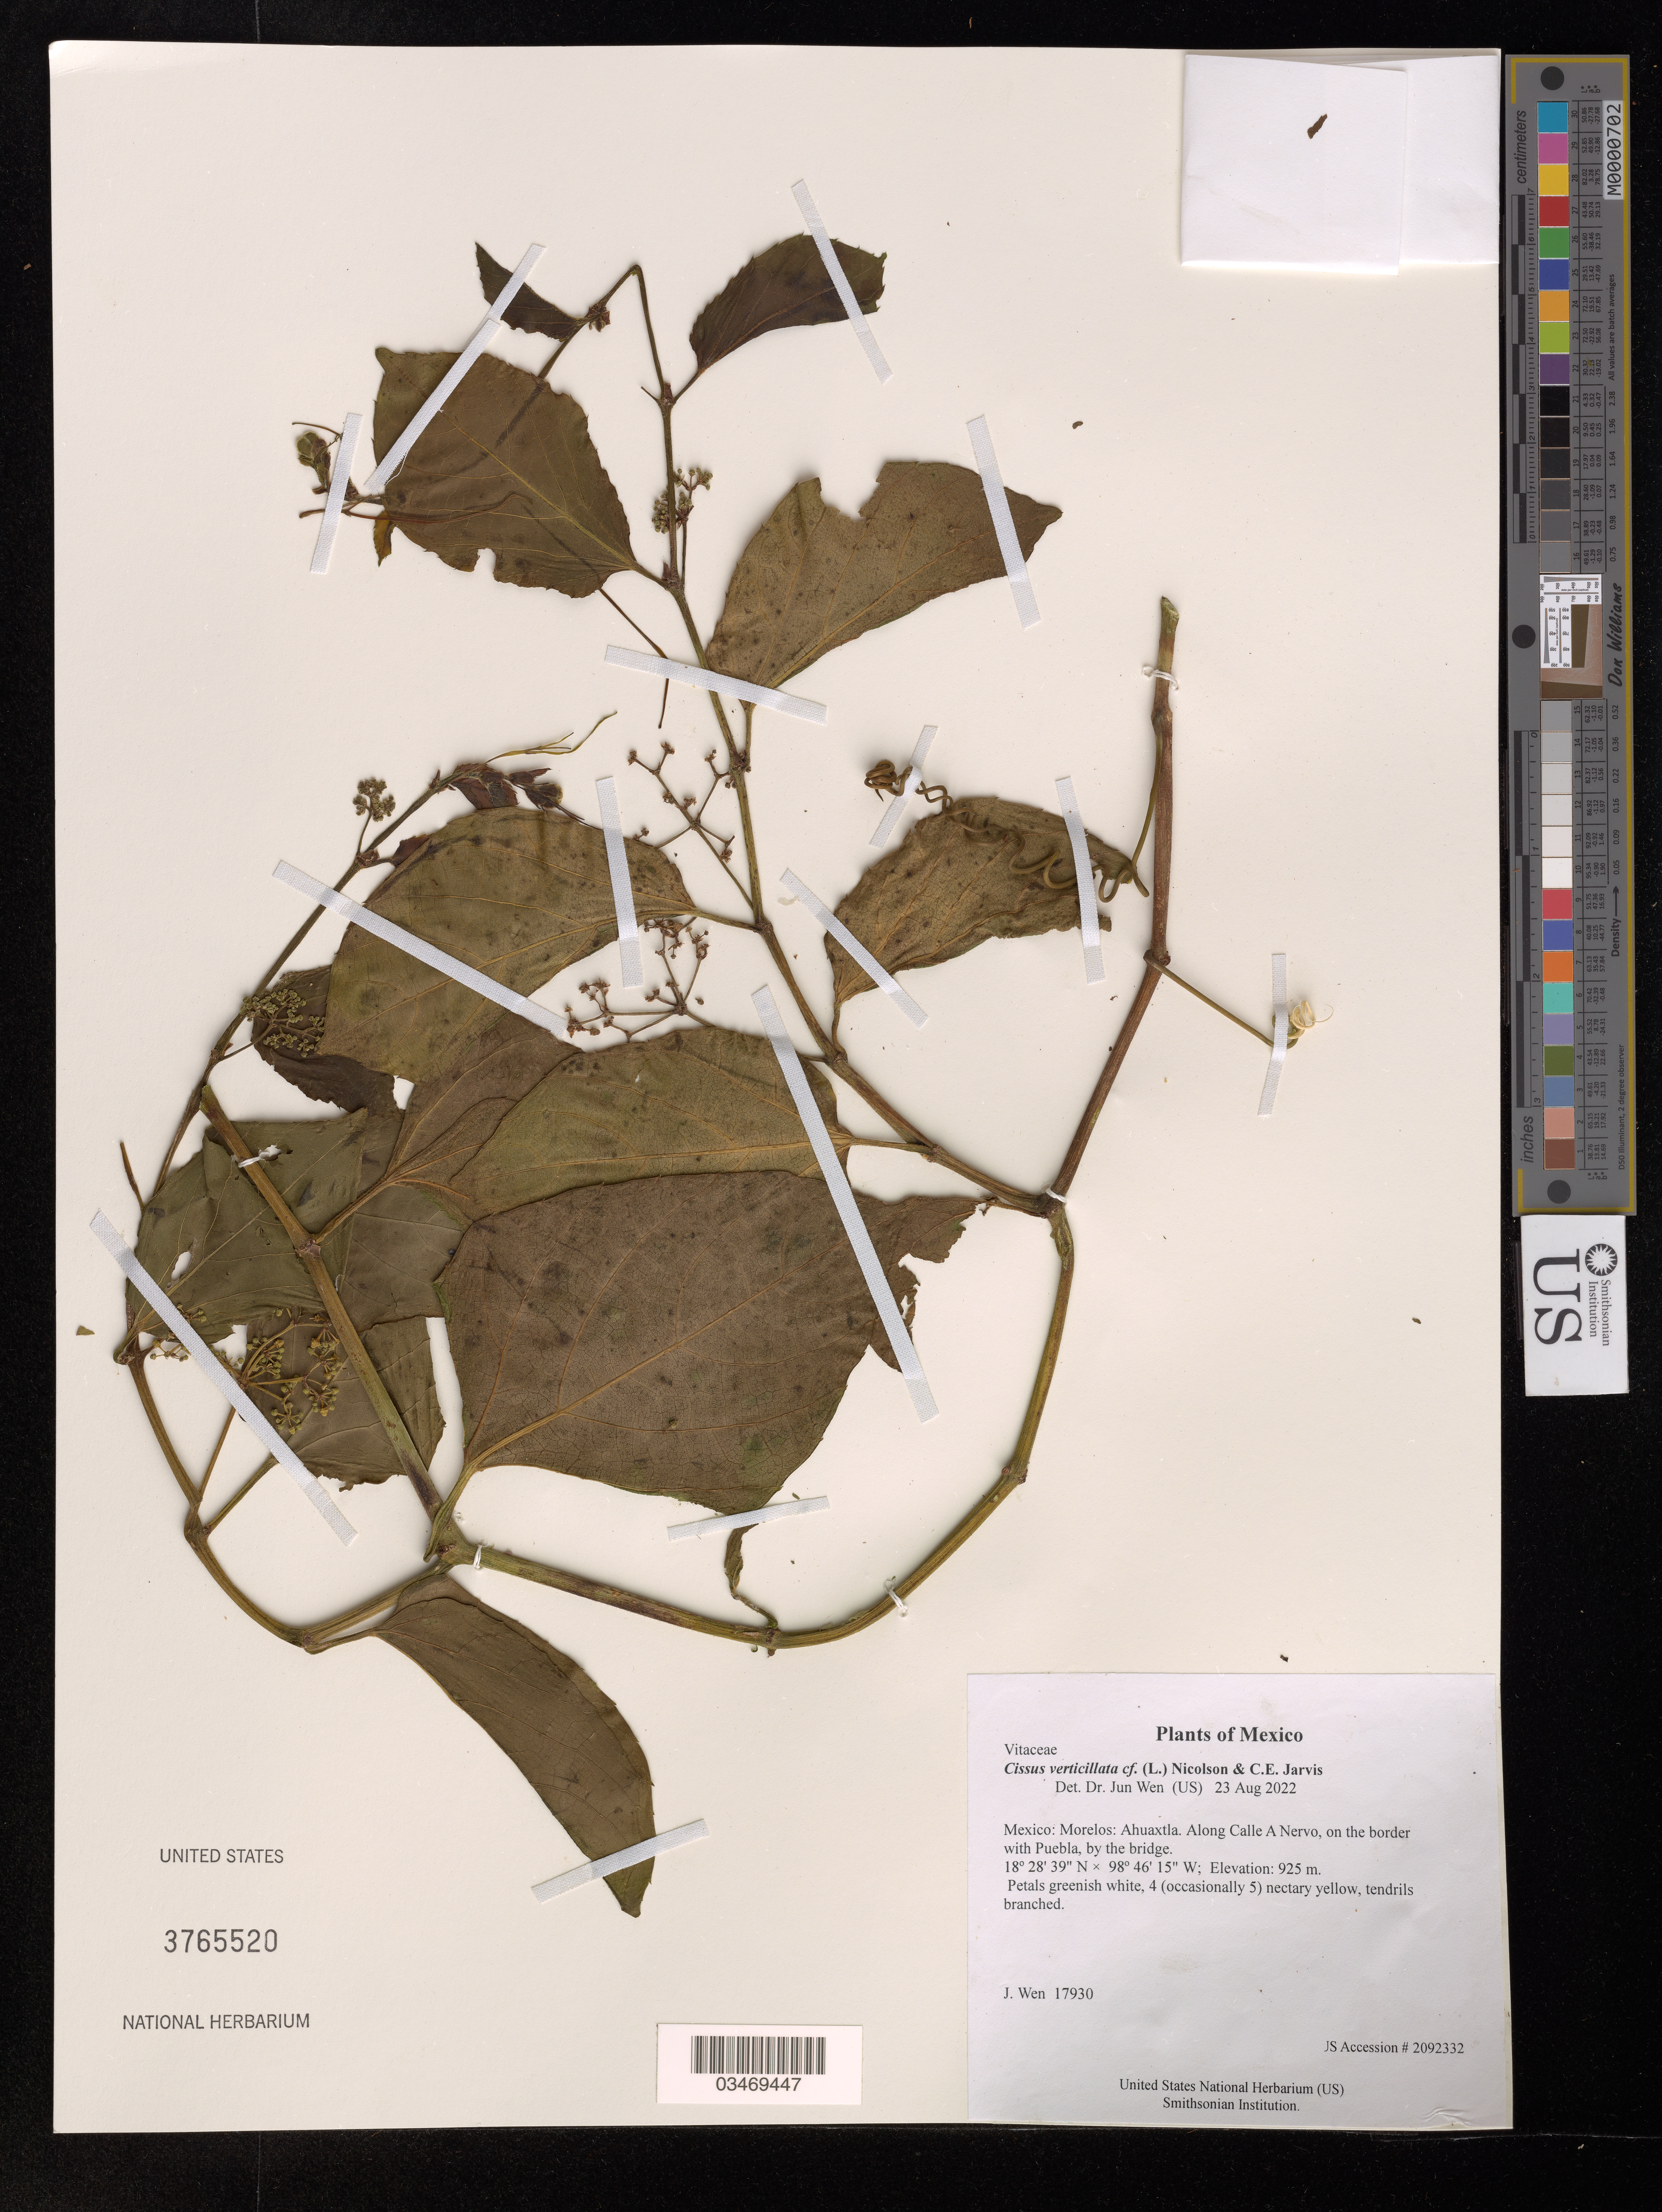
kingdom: Plantae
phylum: Tracheophyta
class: Magnoliopsida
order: Vitales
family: Vitaceae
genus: Cissus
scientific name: Cissus verticillata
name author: (L.) Nicolson & C.E. Jarvis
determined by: Wen, Jun, (BOT), Smithsonian Institution - National Museum of Natural History (UNITED STATES)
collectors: J. Wen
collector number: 17930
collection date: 2022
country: Mexico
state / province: Morelos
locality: Ahuaxtla. Along Calle A Nervo, on the border with Puebla, by the bridge.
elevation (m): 925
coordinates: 18 28 39 N, 98 46 15 W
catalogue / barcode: US 3765520